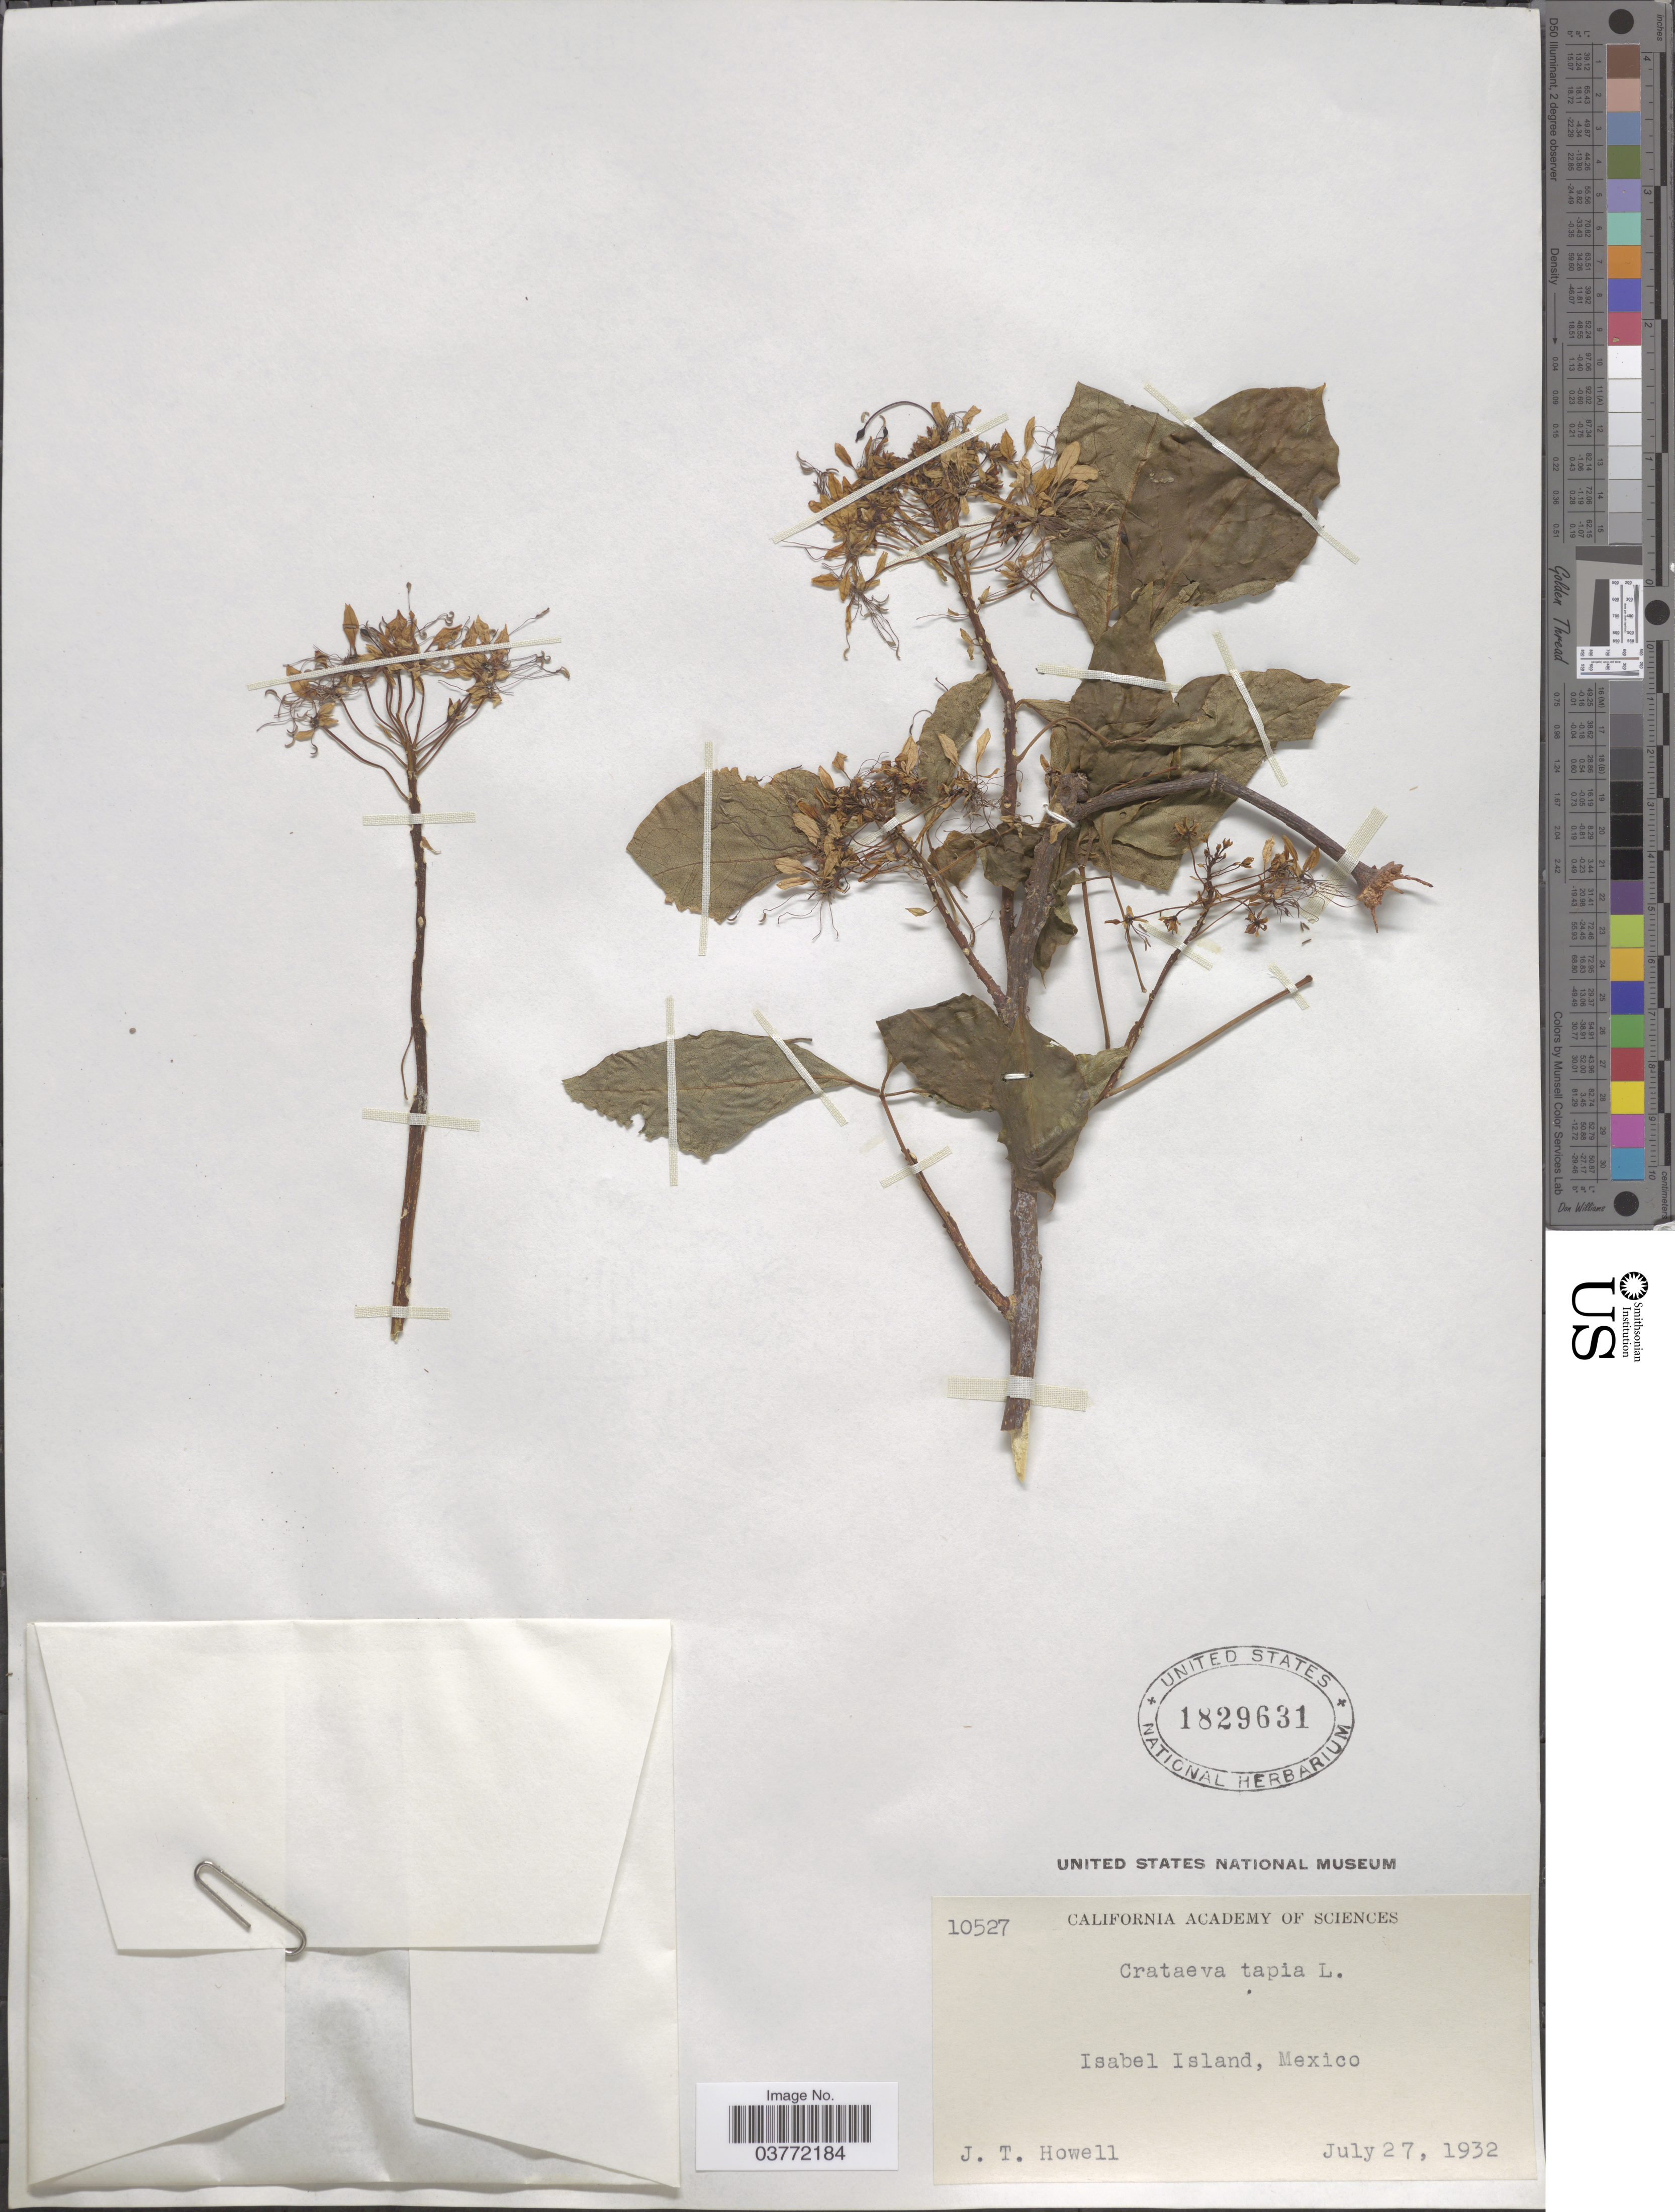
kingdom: Plantae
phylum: Tracheophyta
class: Magnoliopsida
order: Brassicales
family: Capparaceae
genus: Crateva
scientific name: Crateva tapia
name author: L.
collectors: J. T. Howell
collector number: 10527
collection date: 1932-07-27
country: Mexico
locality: Isabel Island.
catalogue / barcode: US 1829631